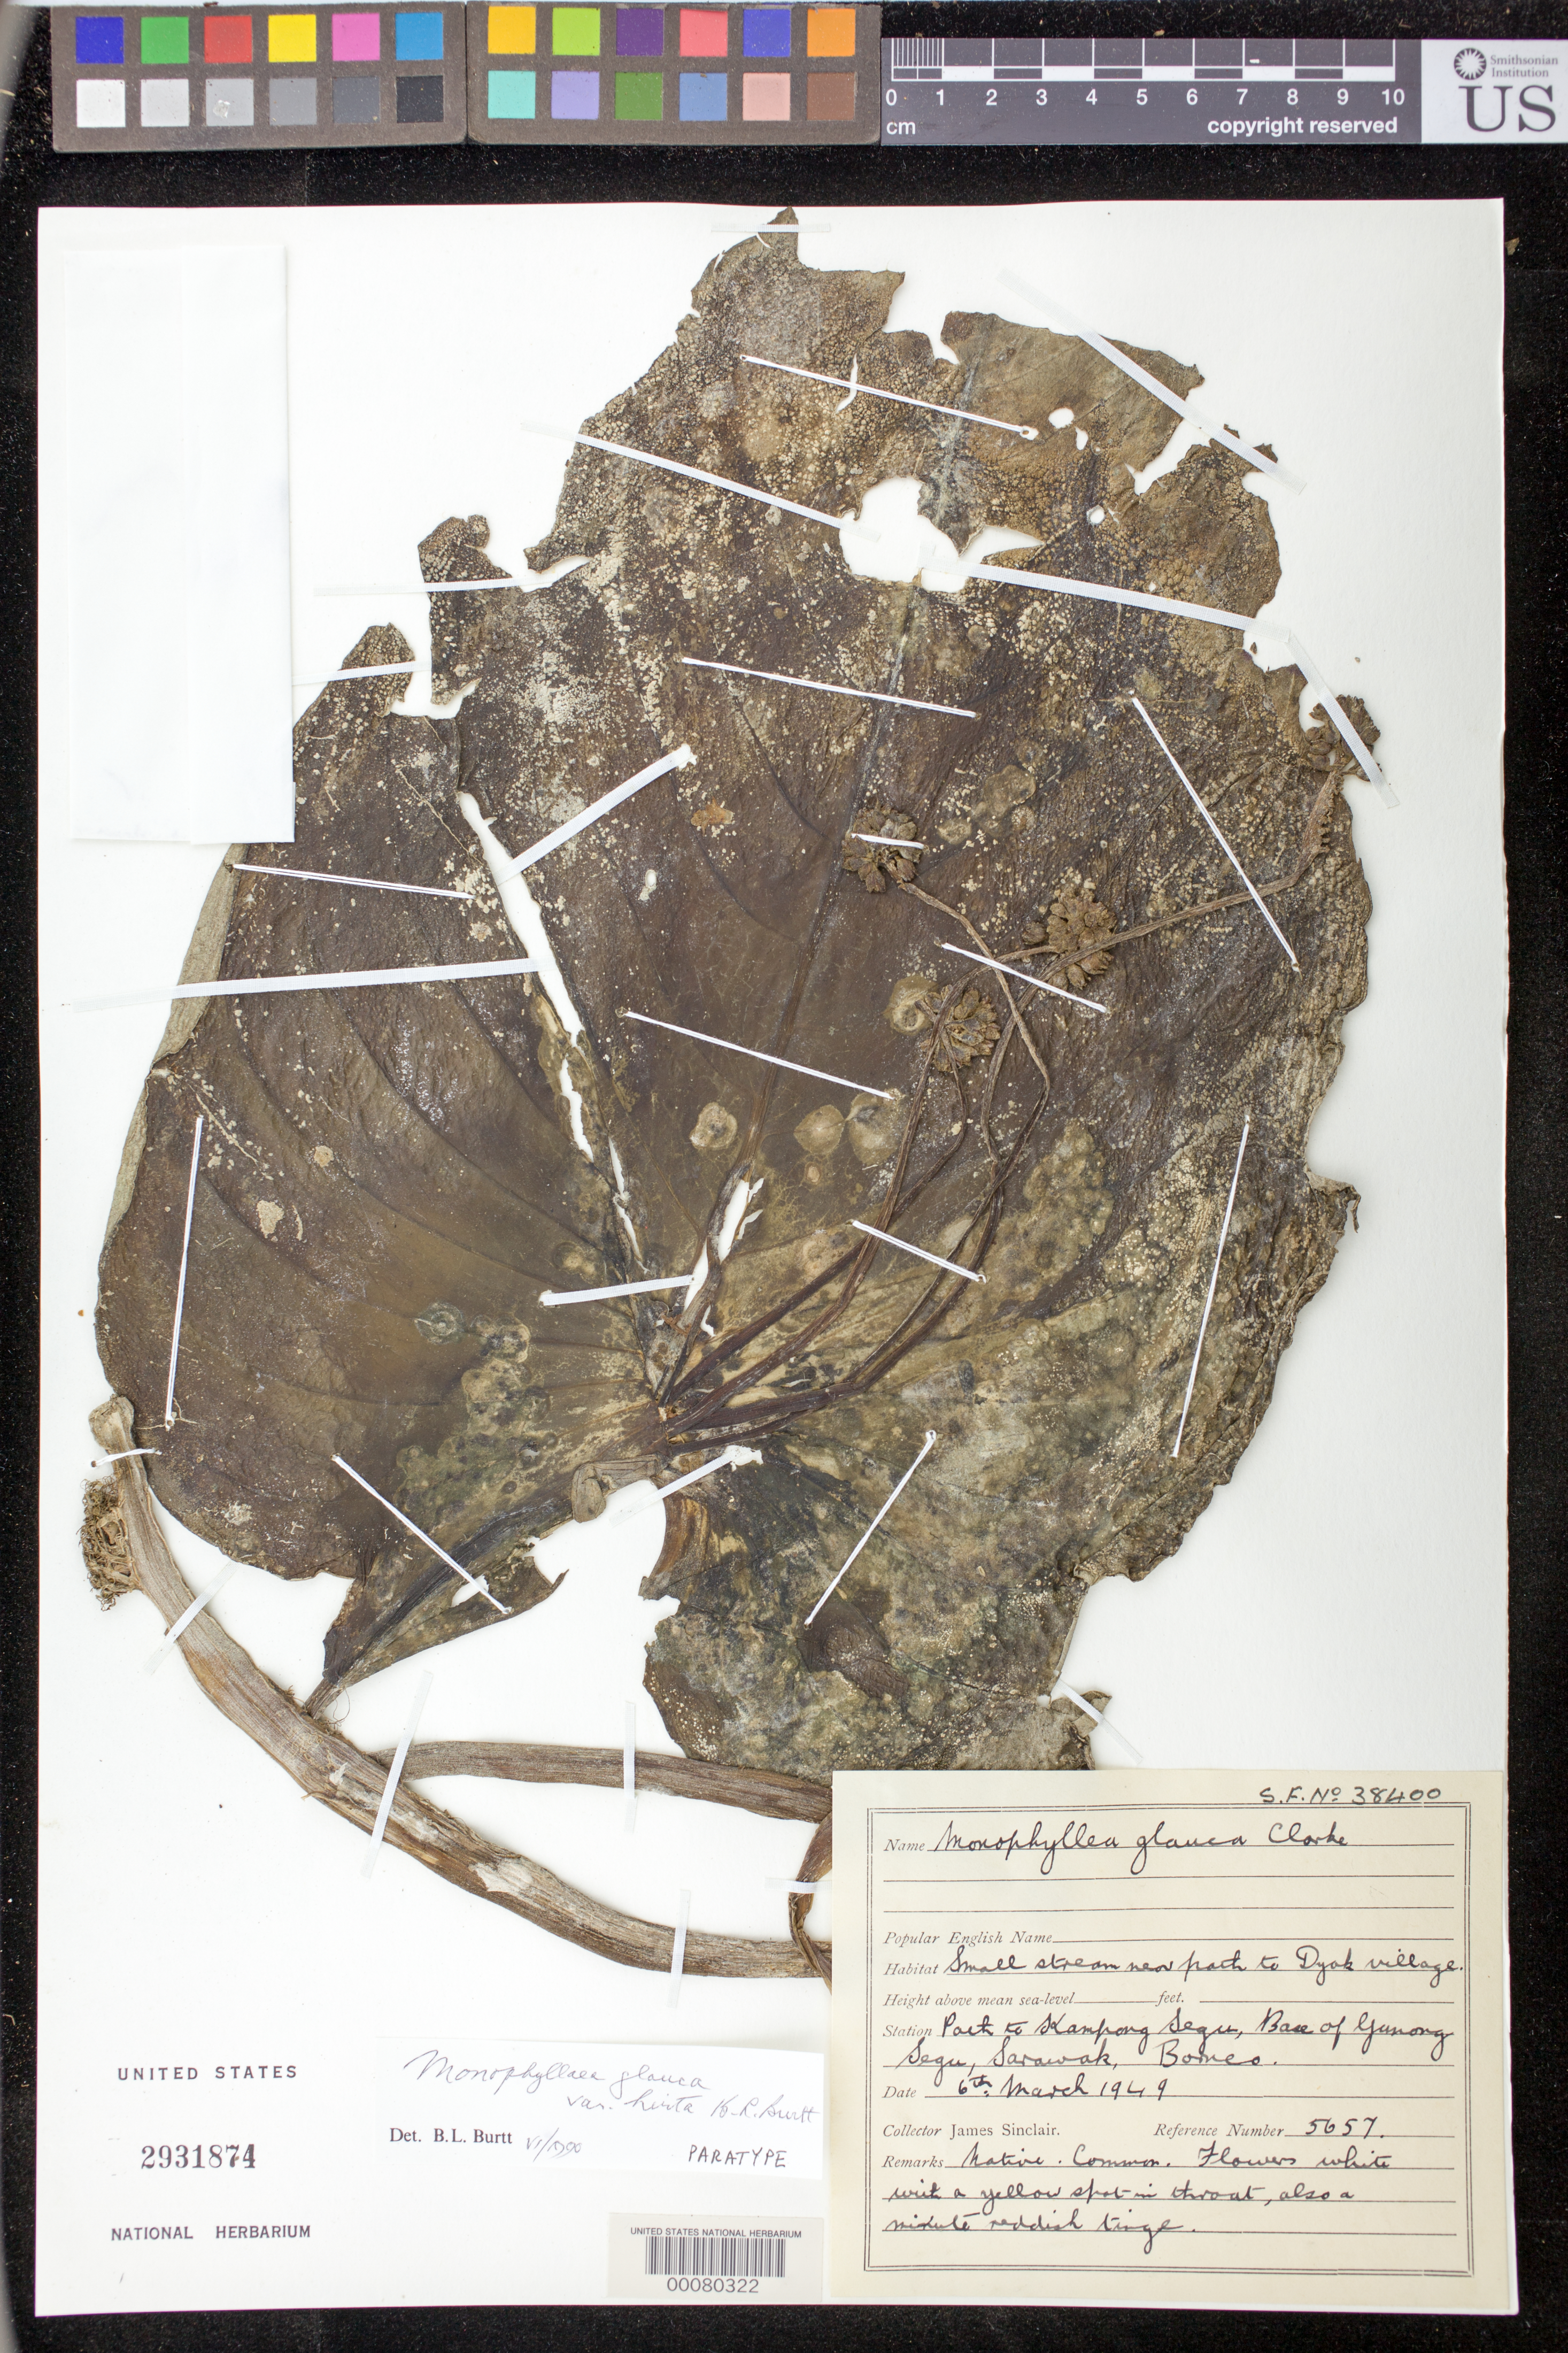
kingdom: Plantae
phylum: Tracheophyta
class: Magnoliopsida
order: Lamiales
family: Gesneriaceae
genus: Monophyllaea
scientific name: Monophyllaea glauca var. hirta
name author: B.L. Burtt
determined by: Burtt, B. L.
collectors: J. Sinclair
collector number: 5657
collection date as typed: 06 Mar 1949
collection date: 1949-03-06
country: Malaysia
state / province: Sarawak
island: Borneo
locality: Path to kampong segu, base of yunong segu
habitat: Small stream near path to dyak village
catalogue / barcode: US 2931874